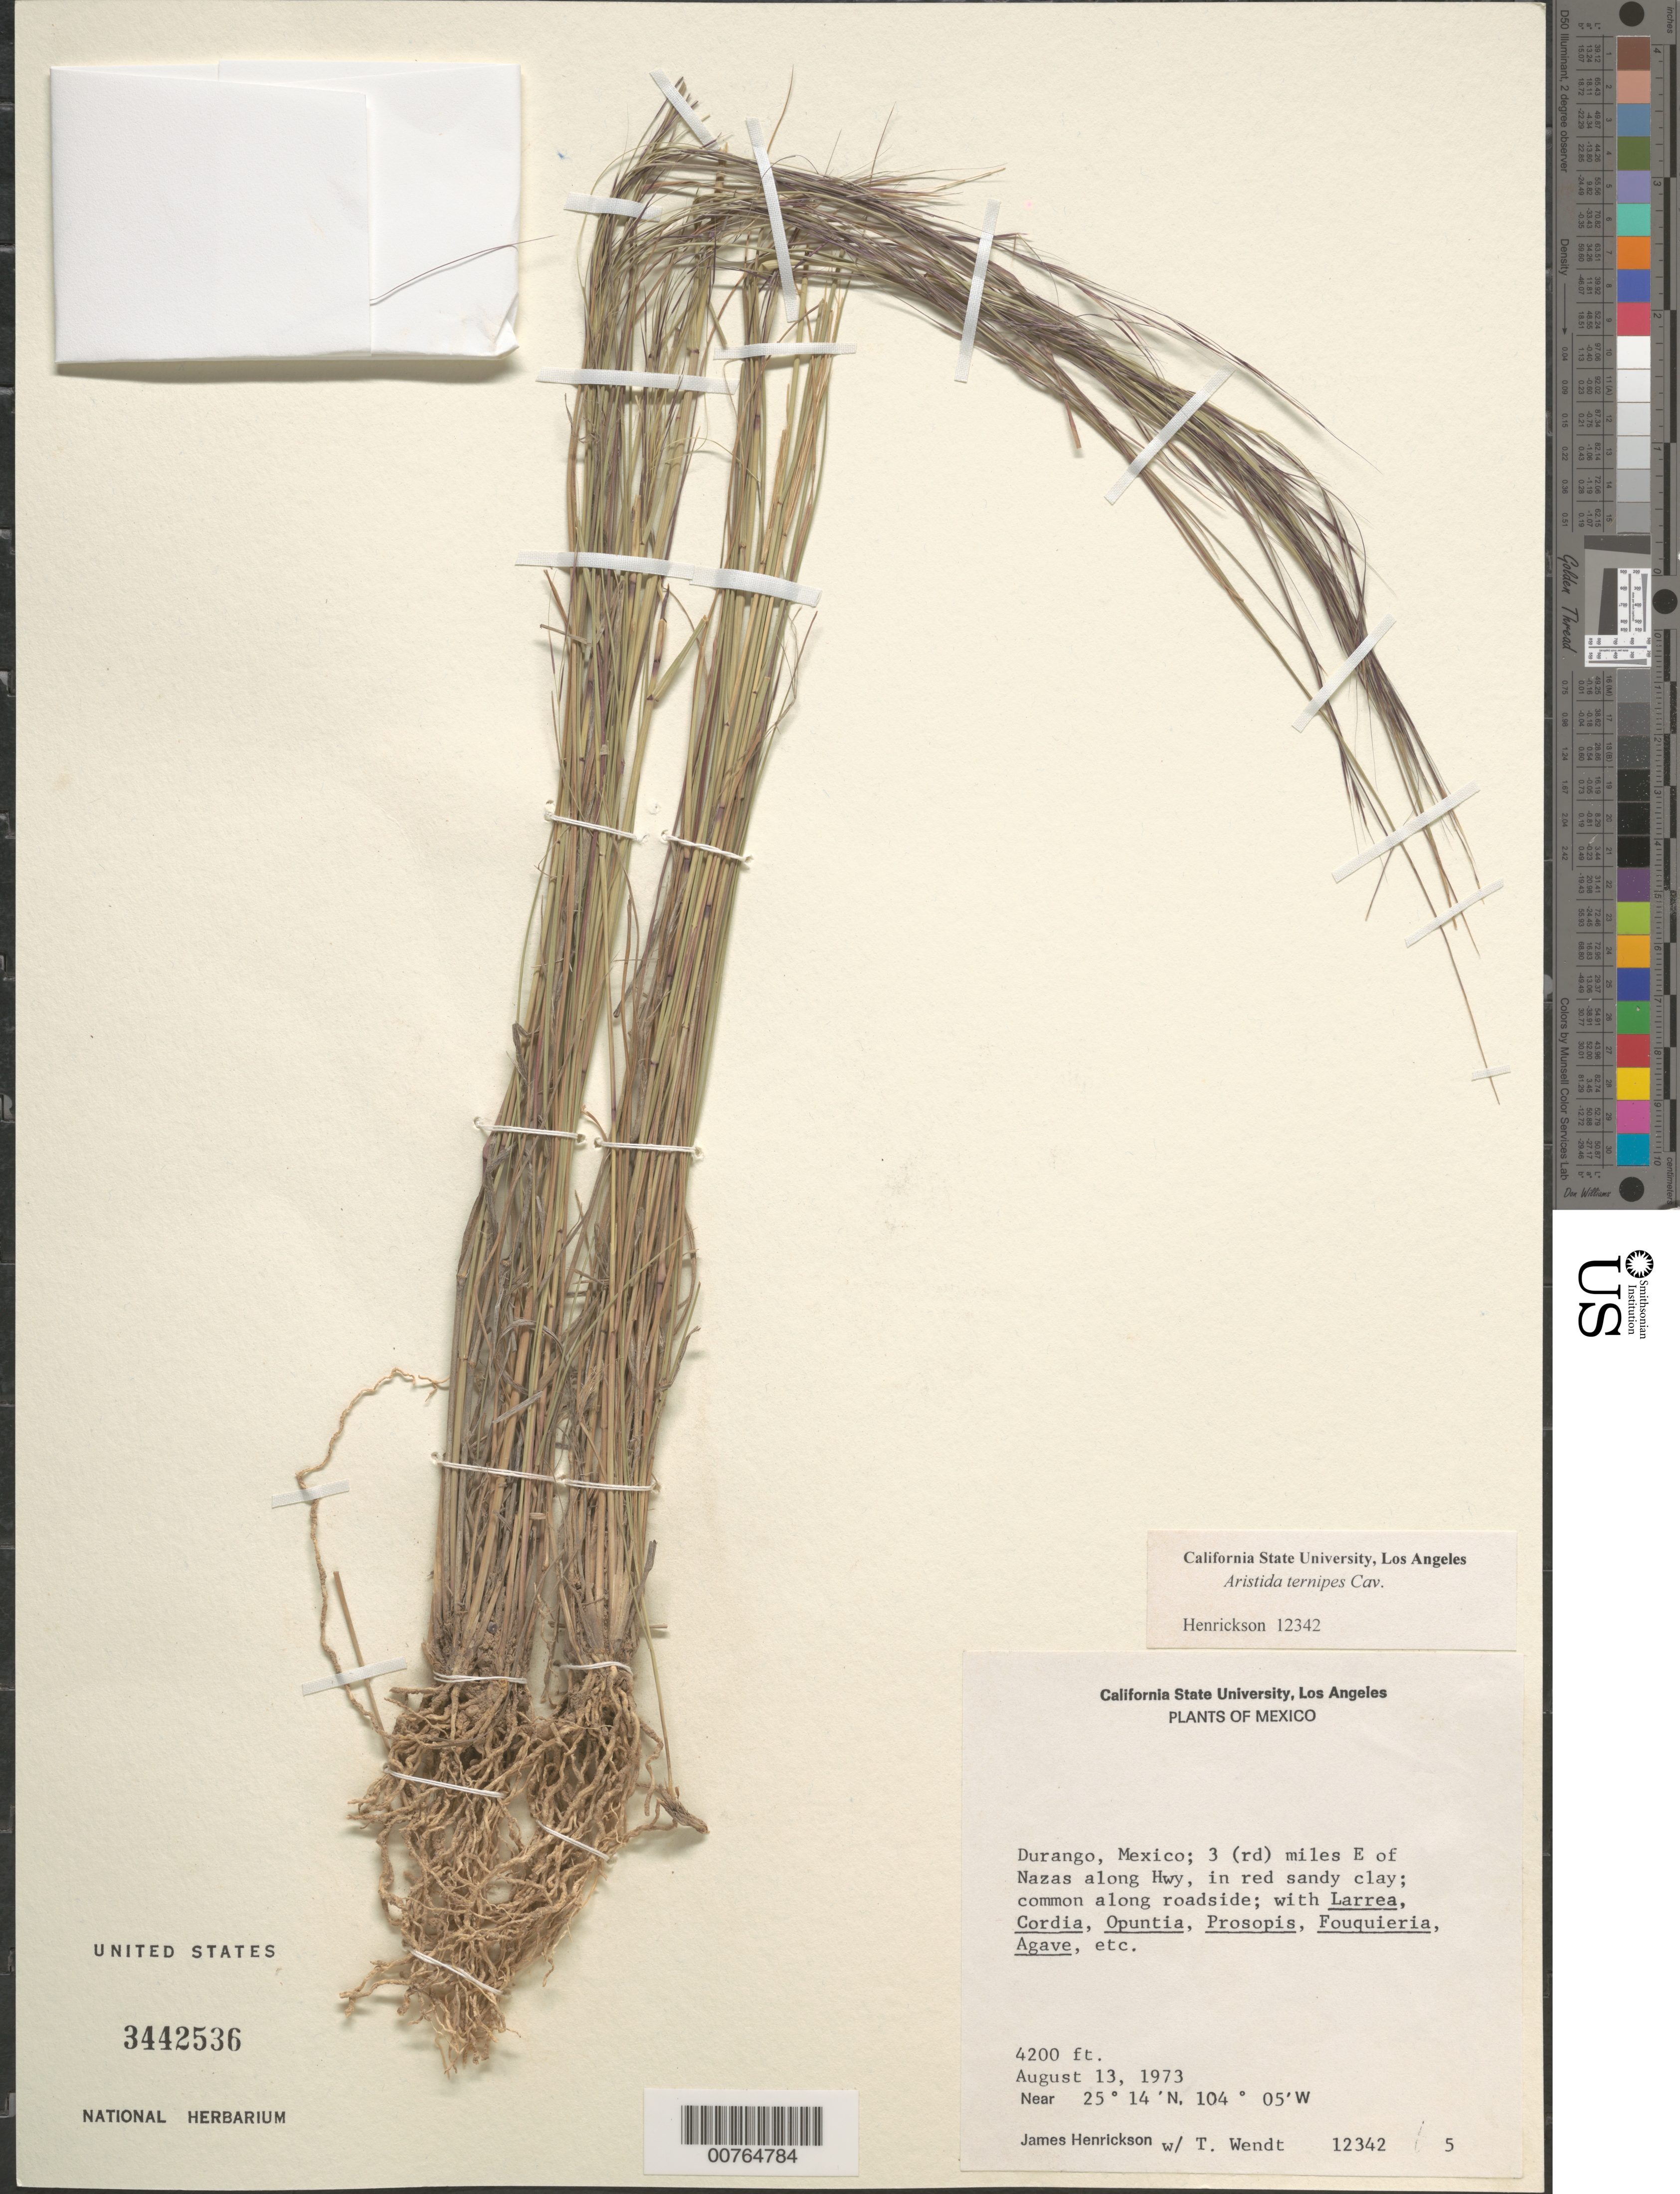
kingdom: Plantae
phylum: Tracheophyta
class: Liliopsida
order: Poales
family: Poaceae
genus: Aristida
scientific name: Aristida ternipes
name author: Cav.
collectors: J. S. Henrickson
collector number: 12342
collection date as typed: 13 Aug 1973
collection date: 1973-08-13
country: Mexico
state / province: Durango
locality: E of Nazas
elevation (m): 1280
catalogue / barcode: US 3442536